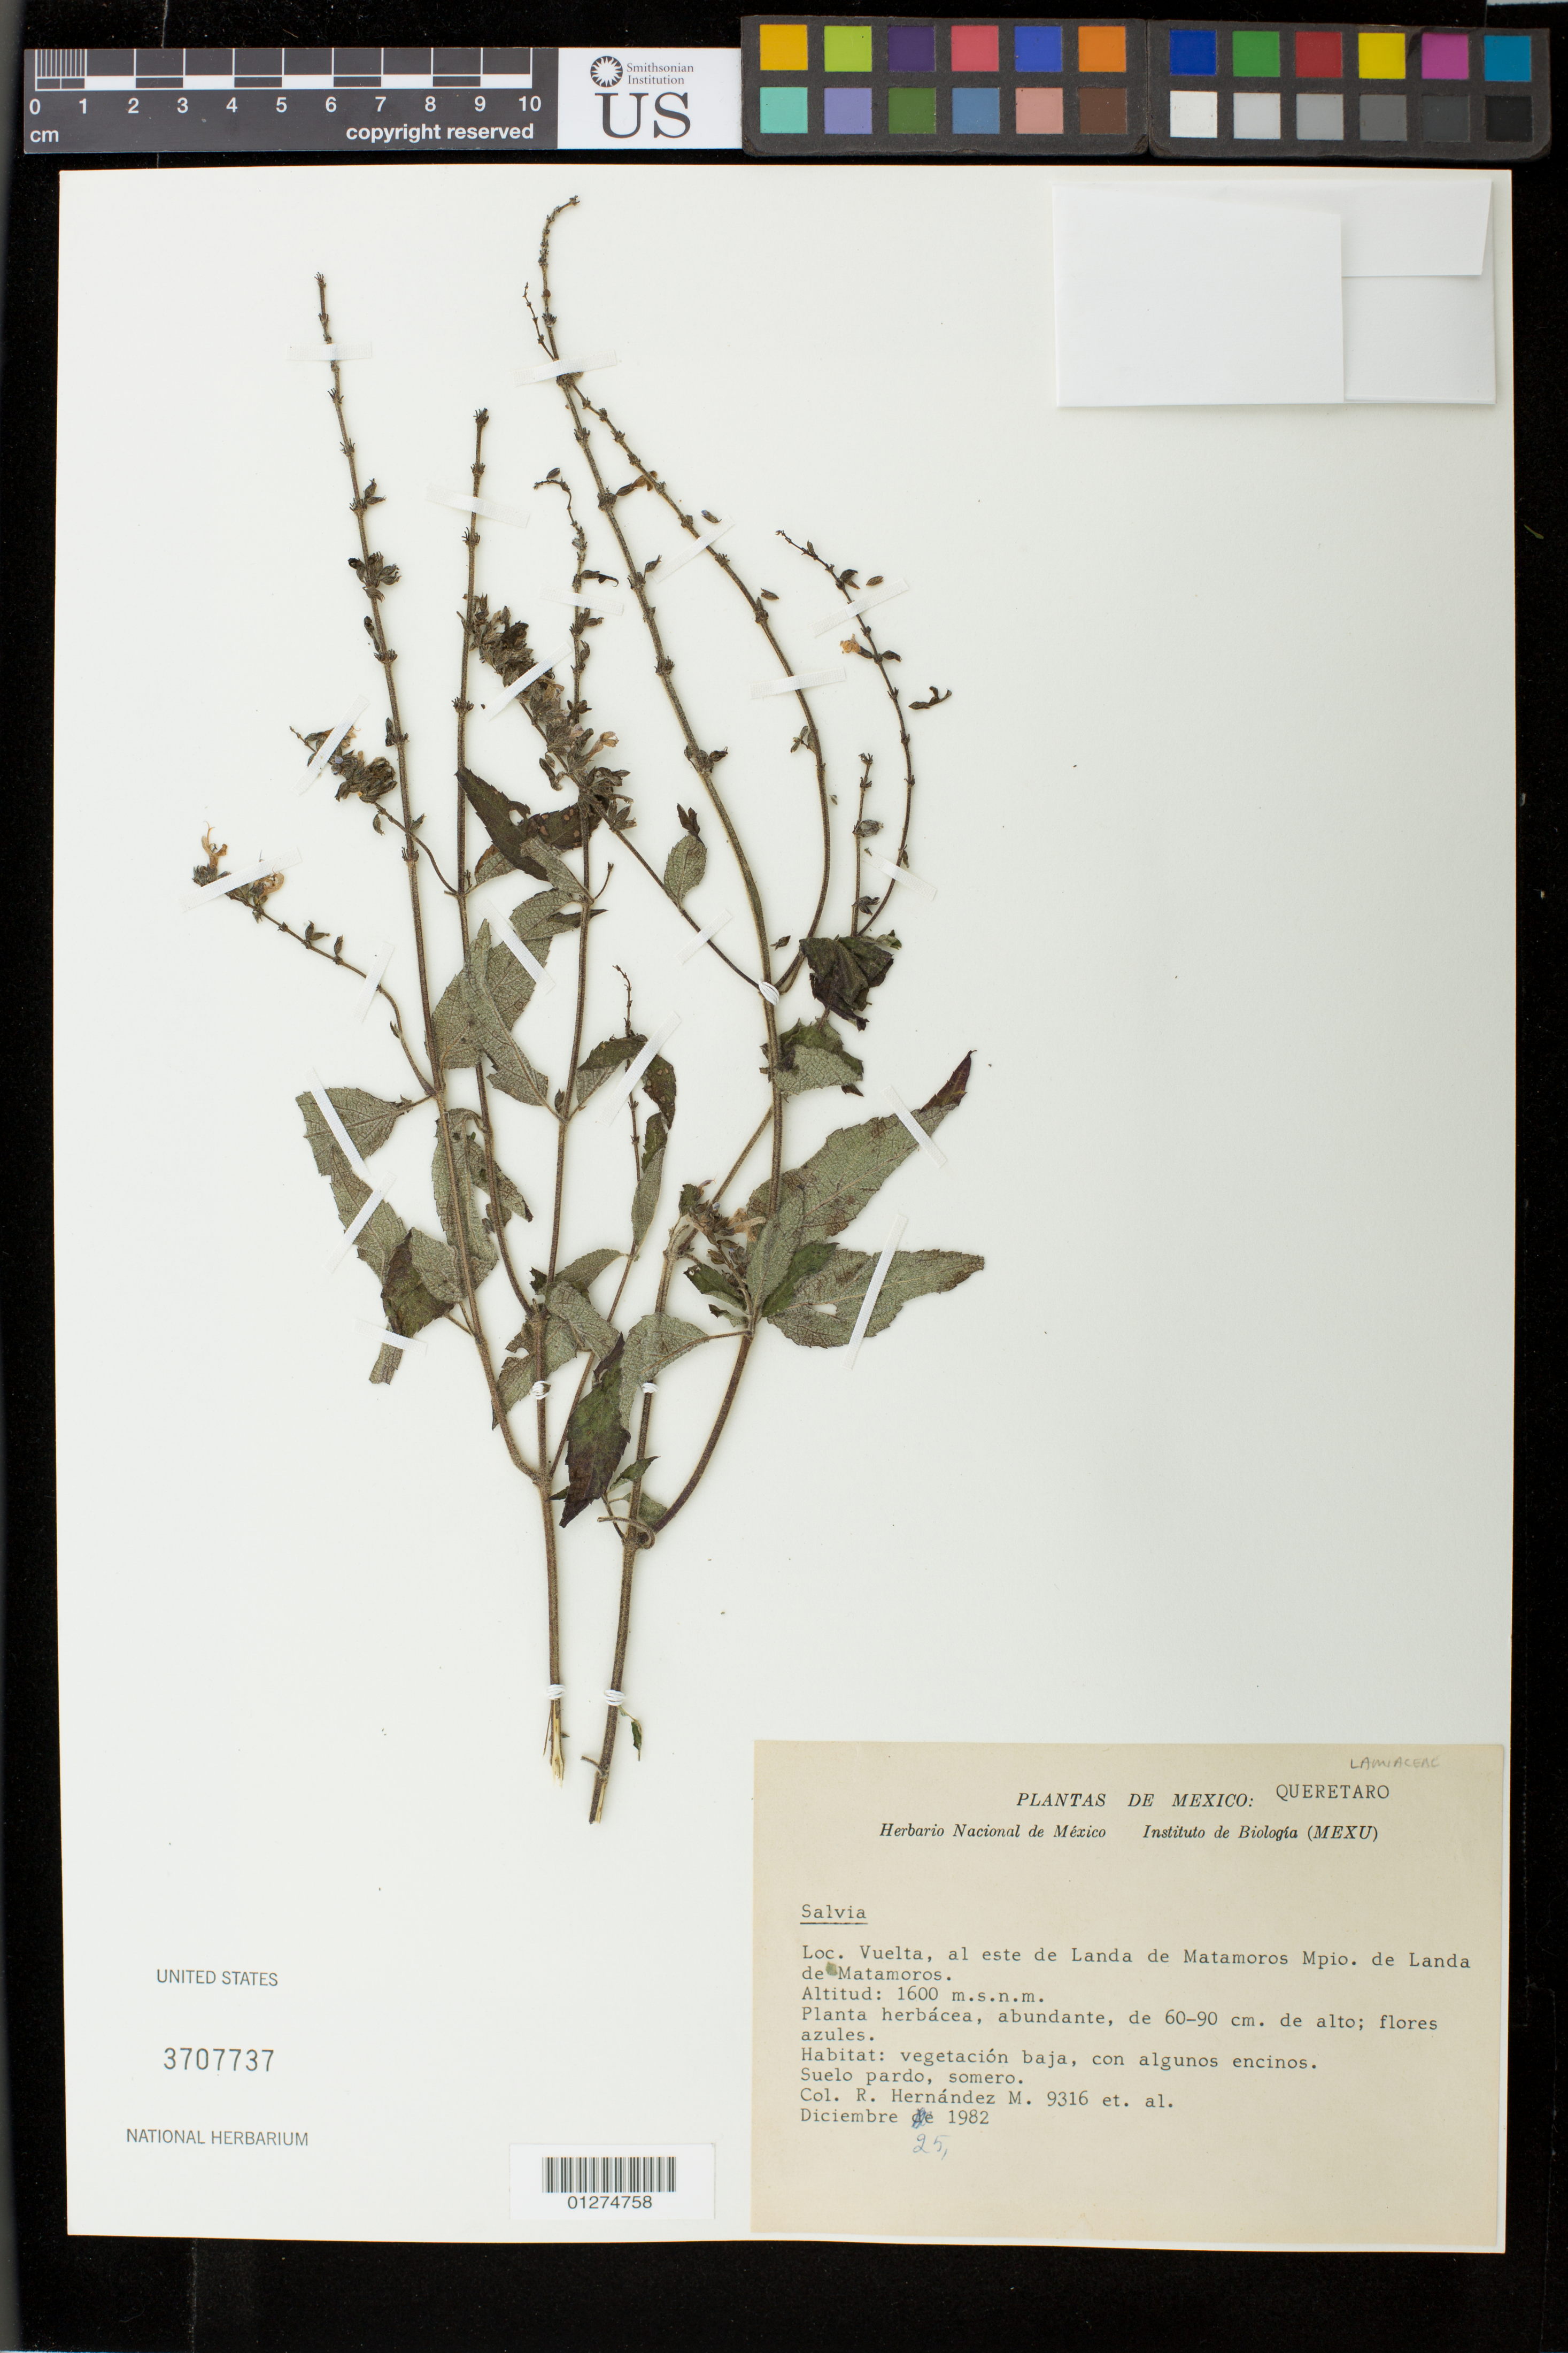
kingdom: Plantae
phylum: Tracheophyta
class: Magnoliopsida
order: Lamiales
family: Lamiaceae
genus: Salvia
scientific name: Salvia sp.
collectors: R. Hernández M. et al.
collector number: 9316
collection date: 1982-12-25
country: Mexico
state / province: Querétaro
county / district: Landa de Matamoros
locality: Vuelta, al este de Landa de Matamoros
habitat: vegetacion baja, con algunos encinos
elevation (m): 1600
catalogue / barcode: US 3707737